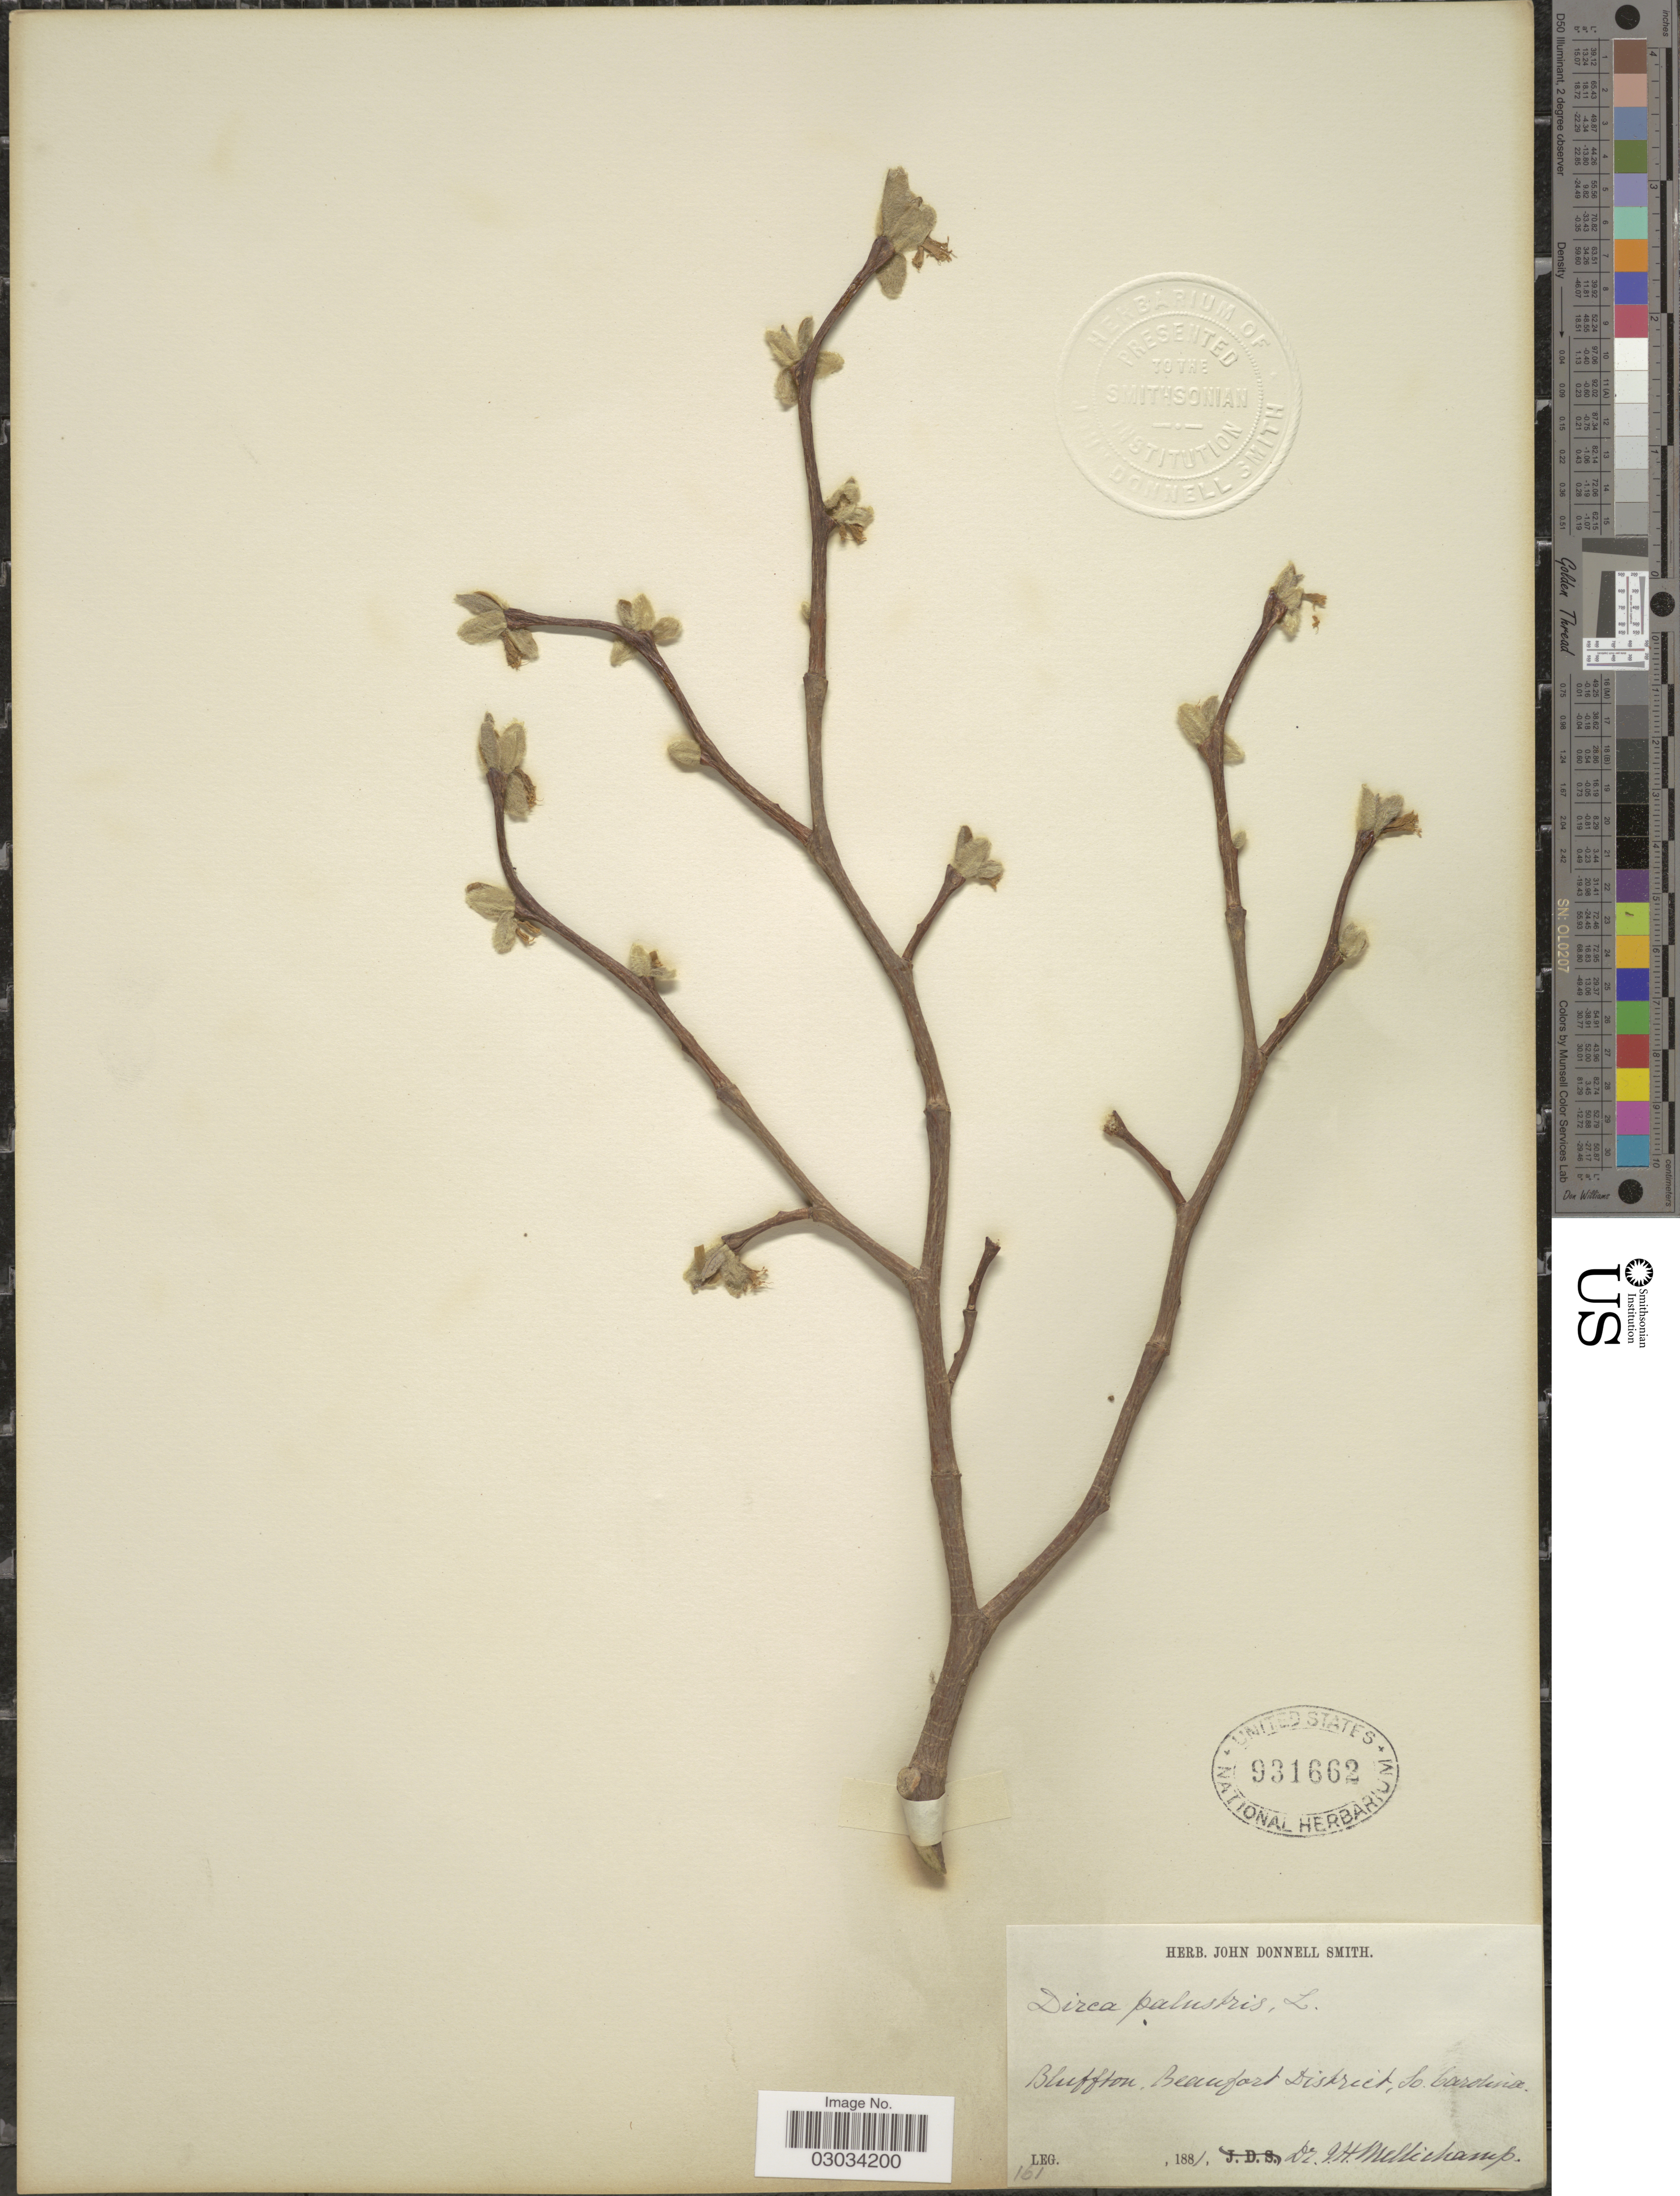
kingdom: Plantae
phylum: Tracheophyta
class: Magnoliopsida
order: Malvales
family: Thymelaeaceae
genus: Dirca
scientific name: Dirca palustris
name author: L.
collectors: J. H. Mellichamp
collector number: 161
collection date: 1881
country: United States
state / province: South Carolina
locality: Bluffton, Beaufort District.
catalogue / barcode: US 931662